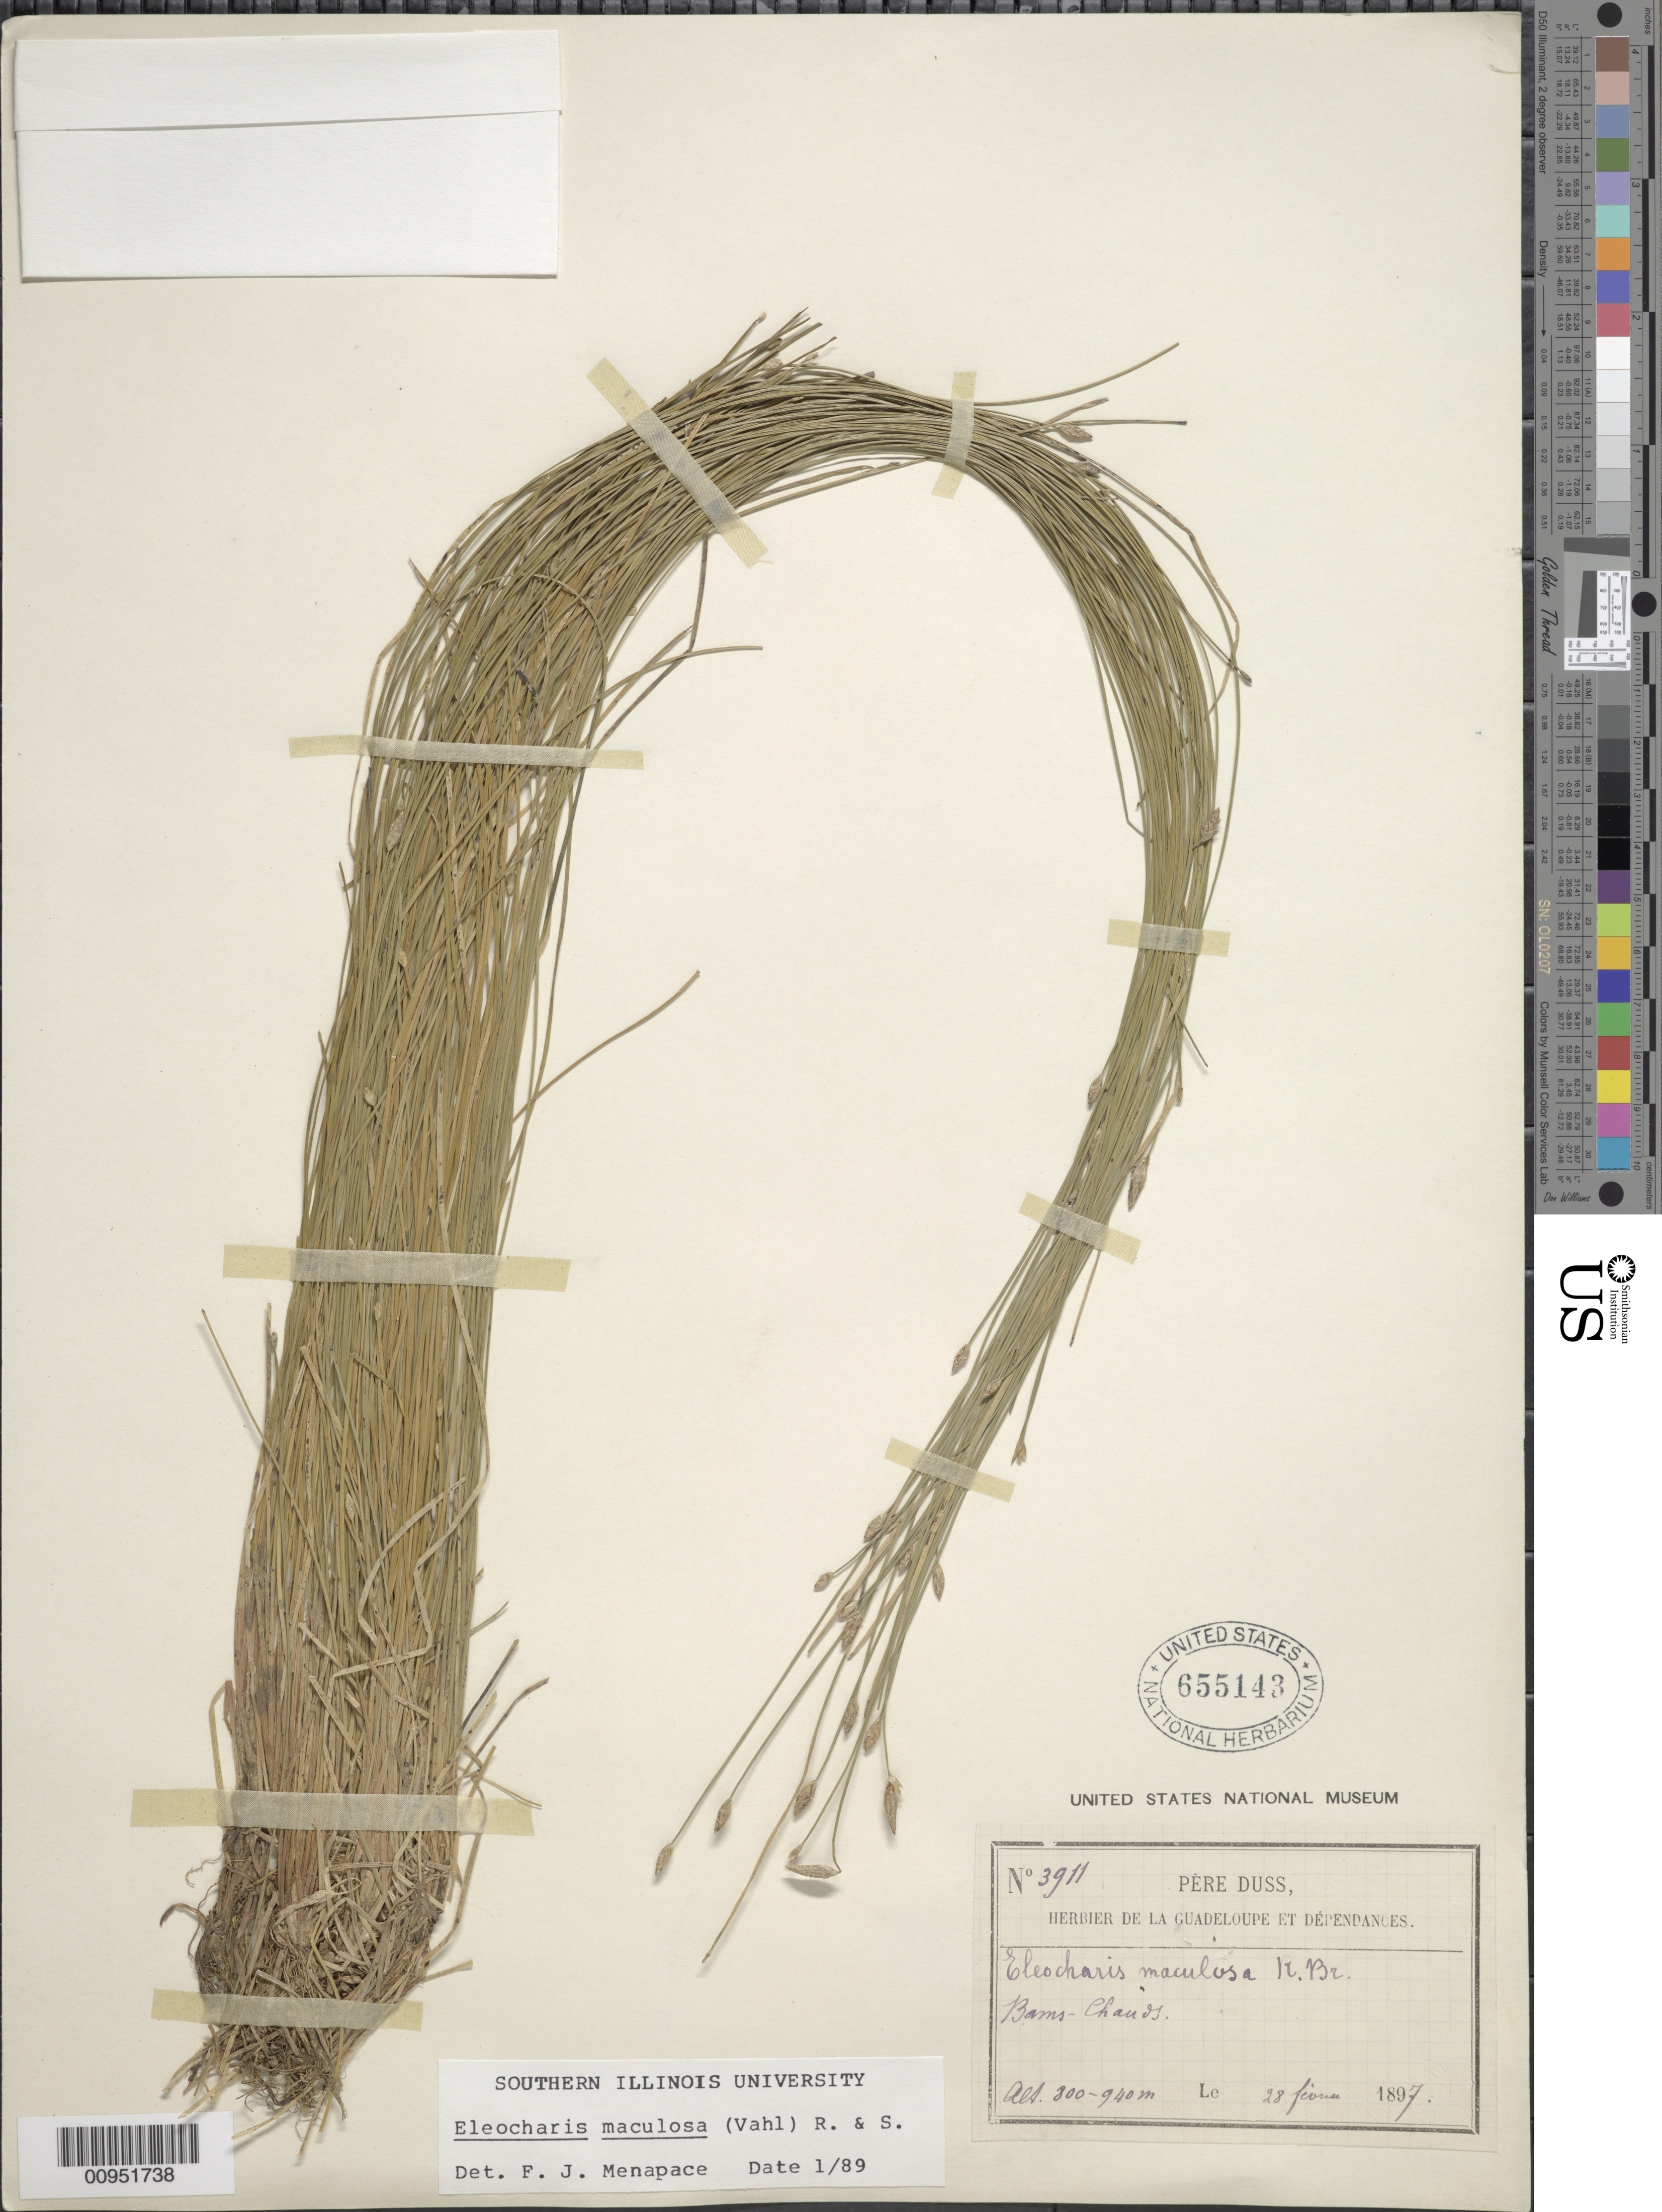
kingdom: Plantae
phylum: Tracheophyta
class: Liliopsida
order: Poales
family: Cyperaceae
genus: Eleocharis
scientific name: Eleocharis maculosa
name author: (Vahl) Roem. & Schult.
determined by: Menapace, F. J.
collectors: Père Duss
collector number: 3911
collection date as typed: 28 Feb 1897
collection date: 1897-02-28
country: Guadeloupe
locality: "Bams Chauds"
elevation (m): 800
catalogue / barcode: US 655143